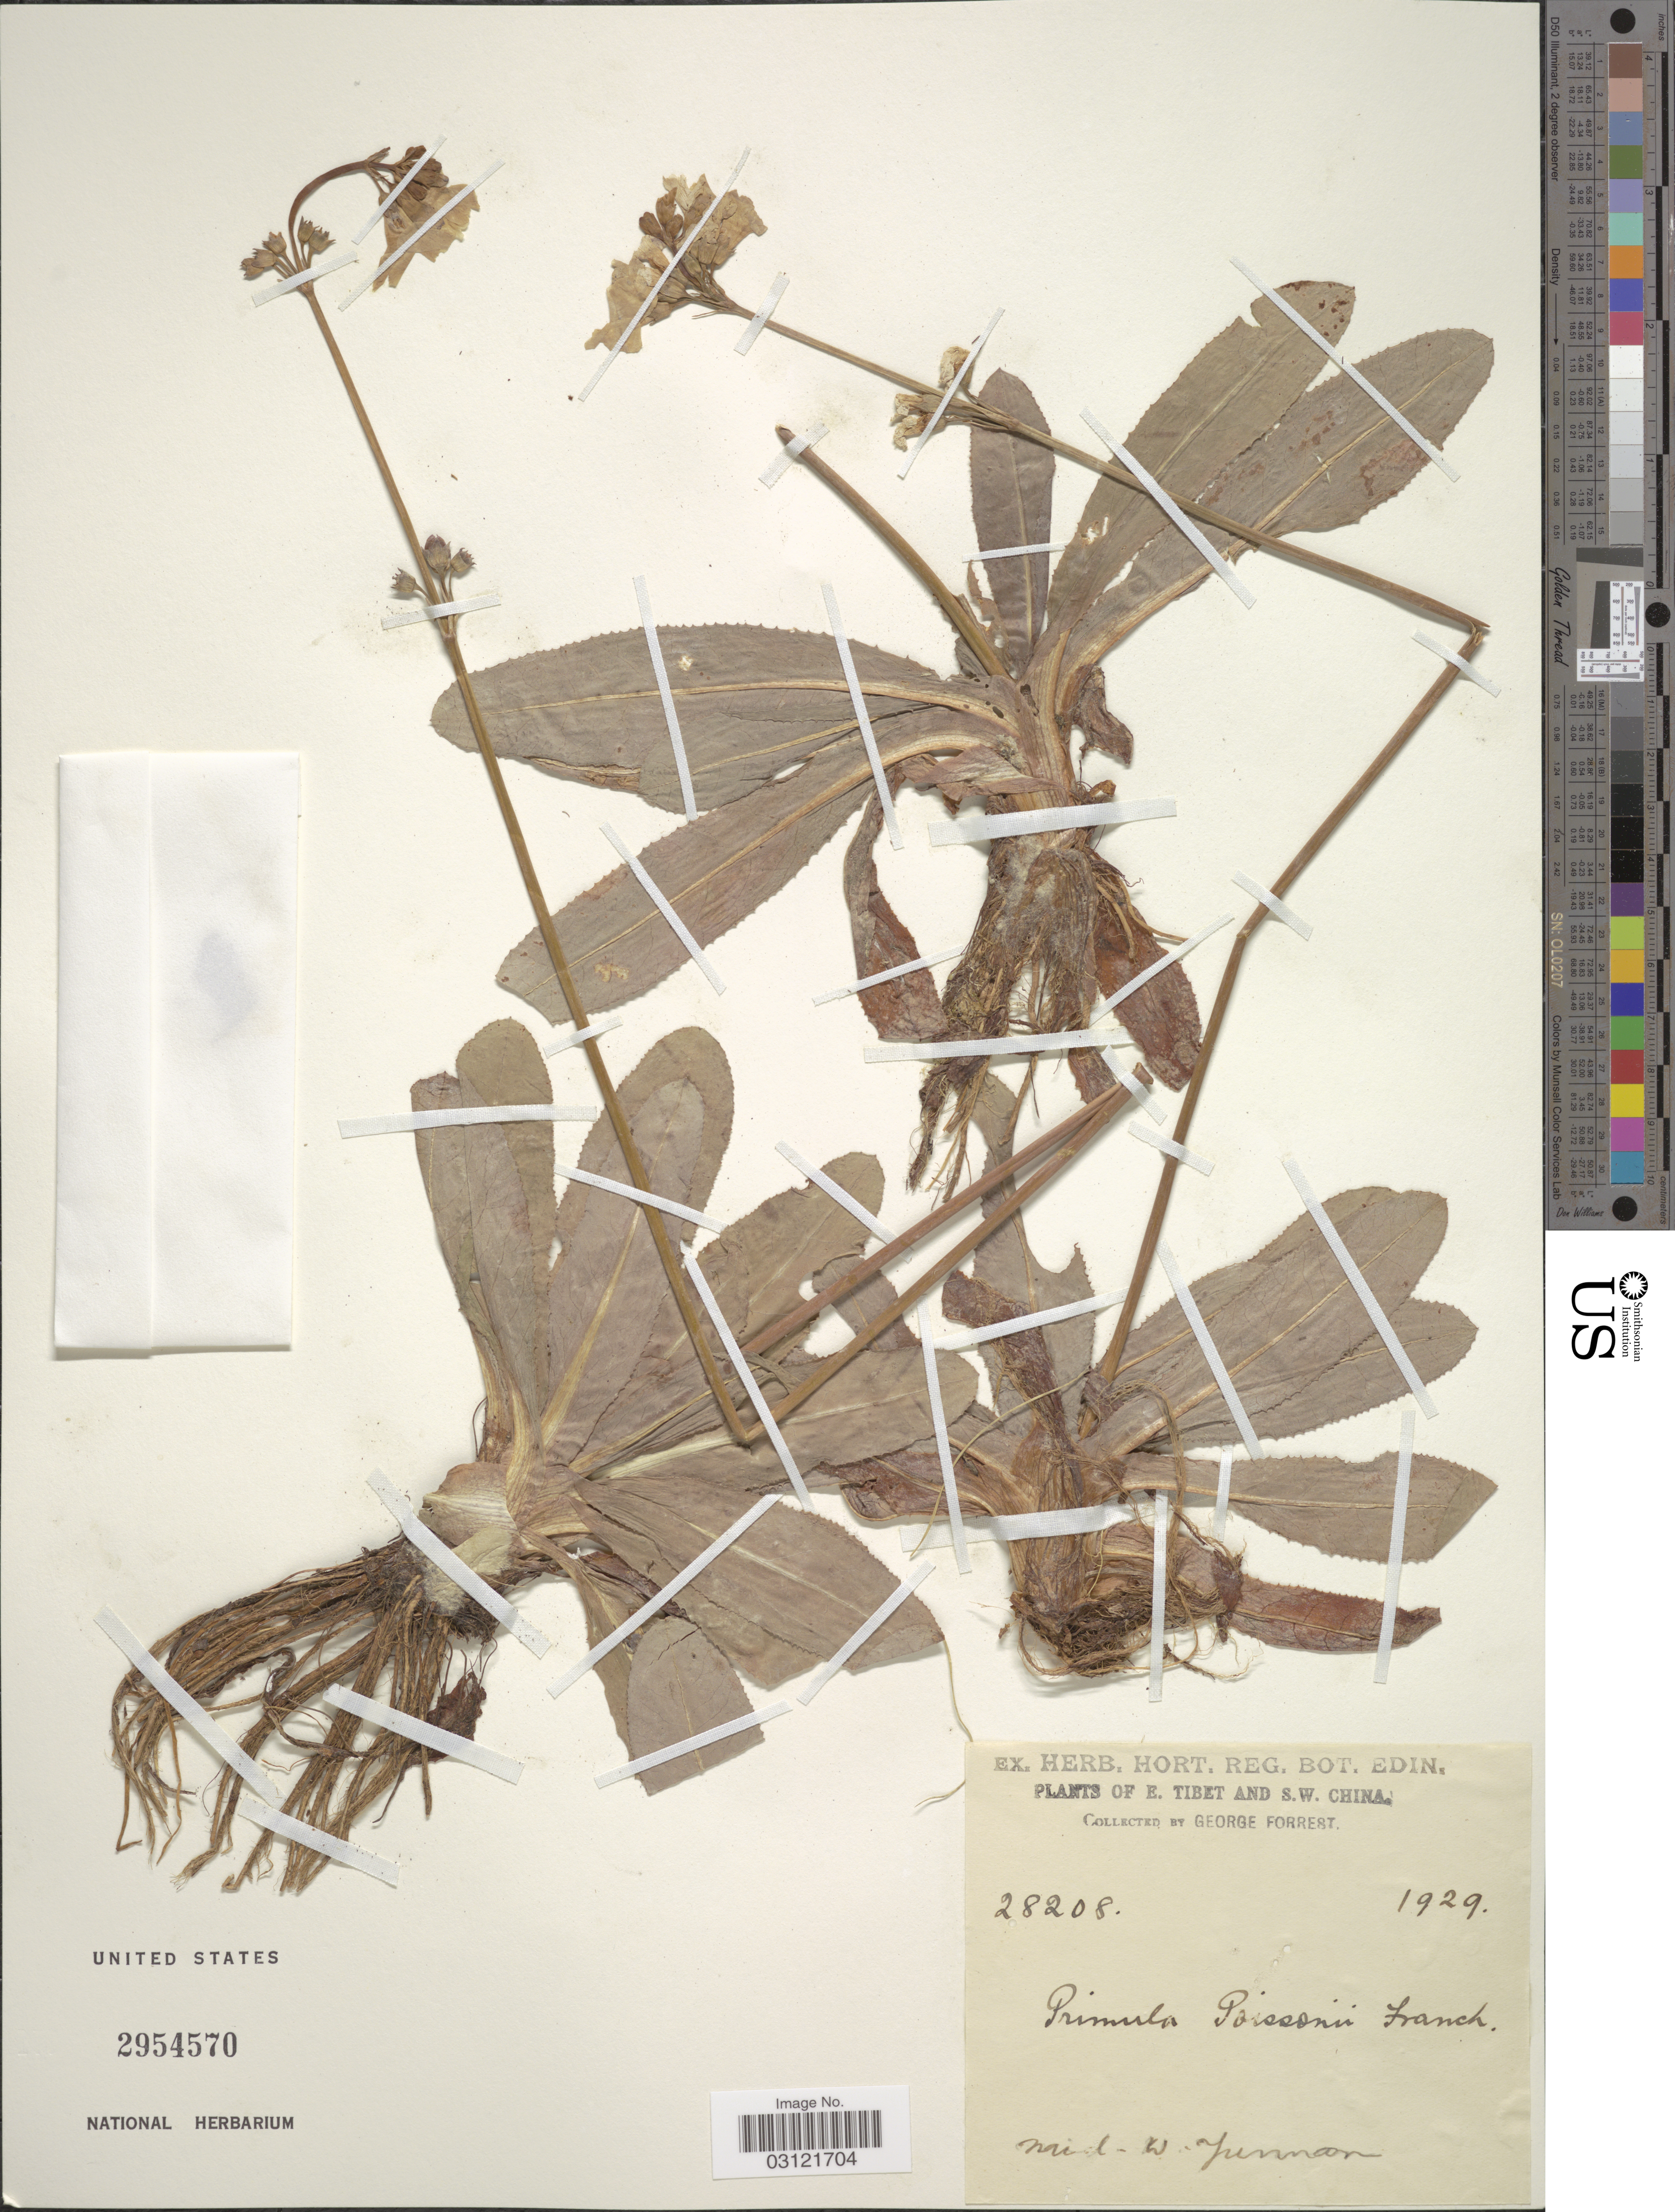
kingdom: Plantae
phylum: Tracheophyta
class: Magnoliopsida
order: Ericales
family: Primulaceae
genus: Primula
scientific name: Primula poissonii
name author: Franch.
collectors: G. Forrest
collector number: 28208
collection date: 1929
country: China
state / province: Yunnan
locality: S.W. China, Mid W Yunnan.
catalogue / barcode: US 2954570